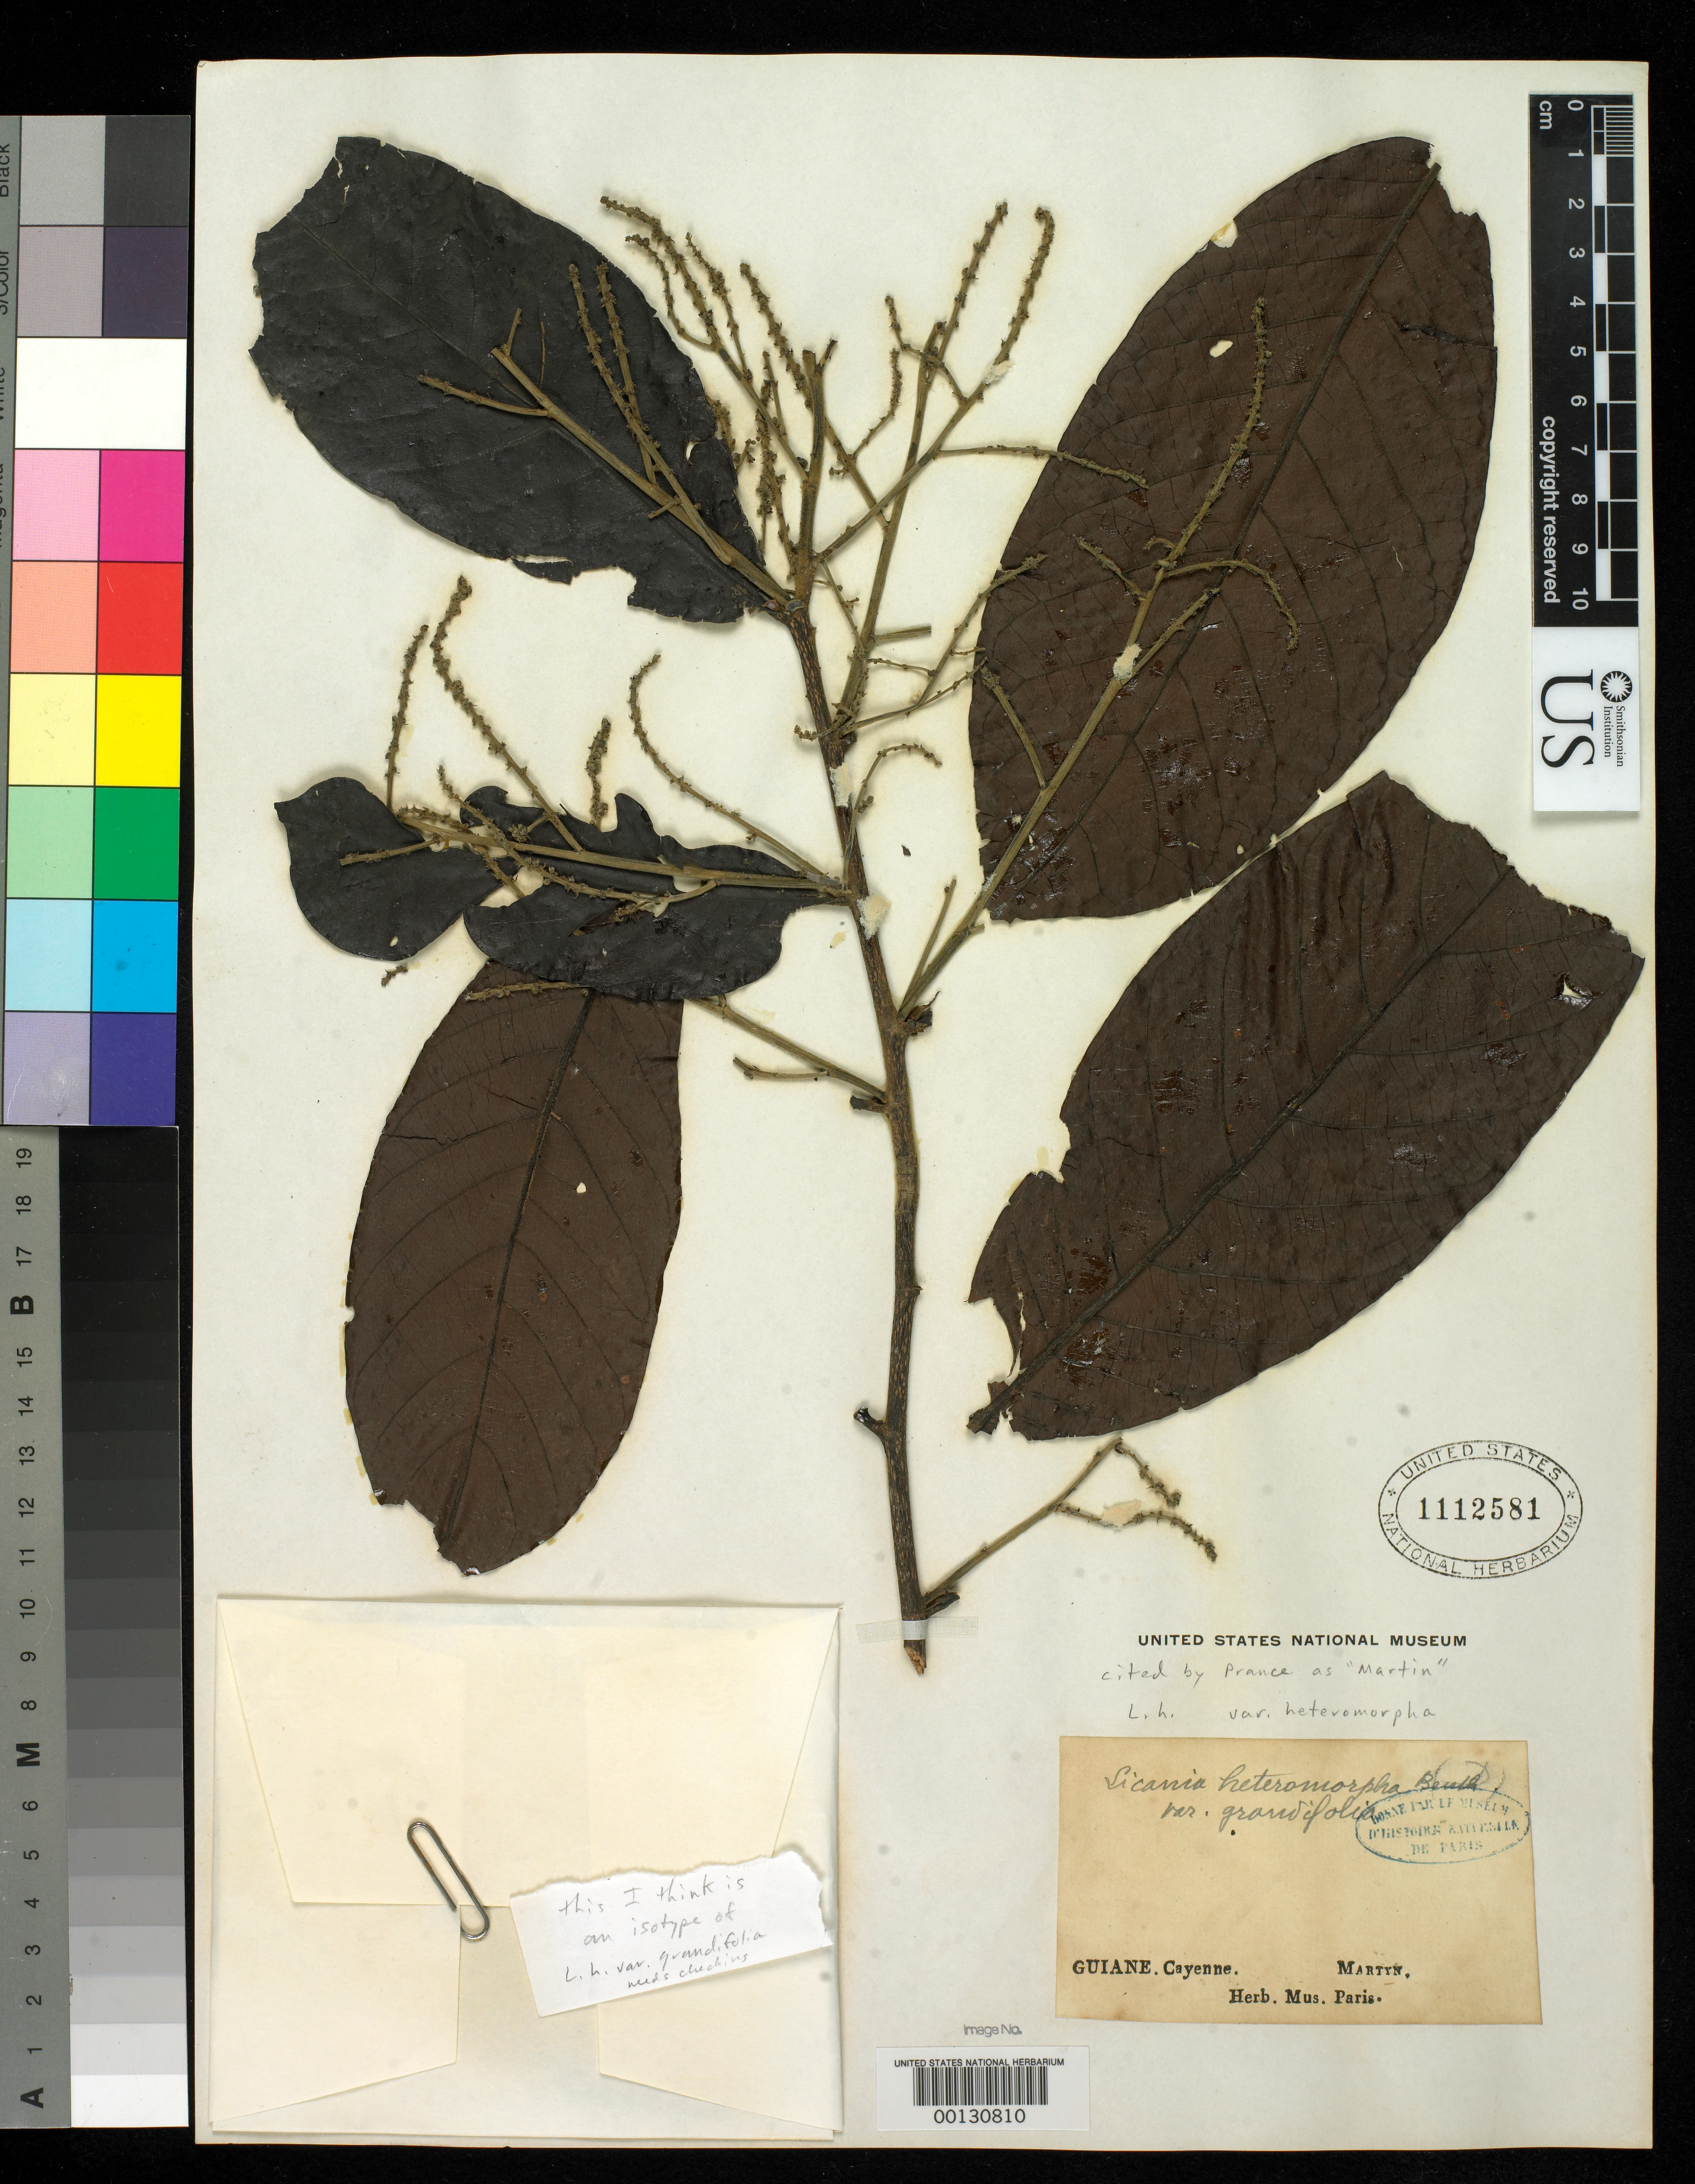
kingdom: Plantae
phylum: Tracheophyta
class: Magnoliopsida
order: Malpighiales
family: Chrysobalanaceae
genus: Licania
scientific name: Licania heteromorpha var. grandifolia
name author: Benoist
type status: Isotype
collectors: W. Martin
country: French Guiana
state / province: Cayenne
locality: Cayenne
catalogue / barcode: US 1112581